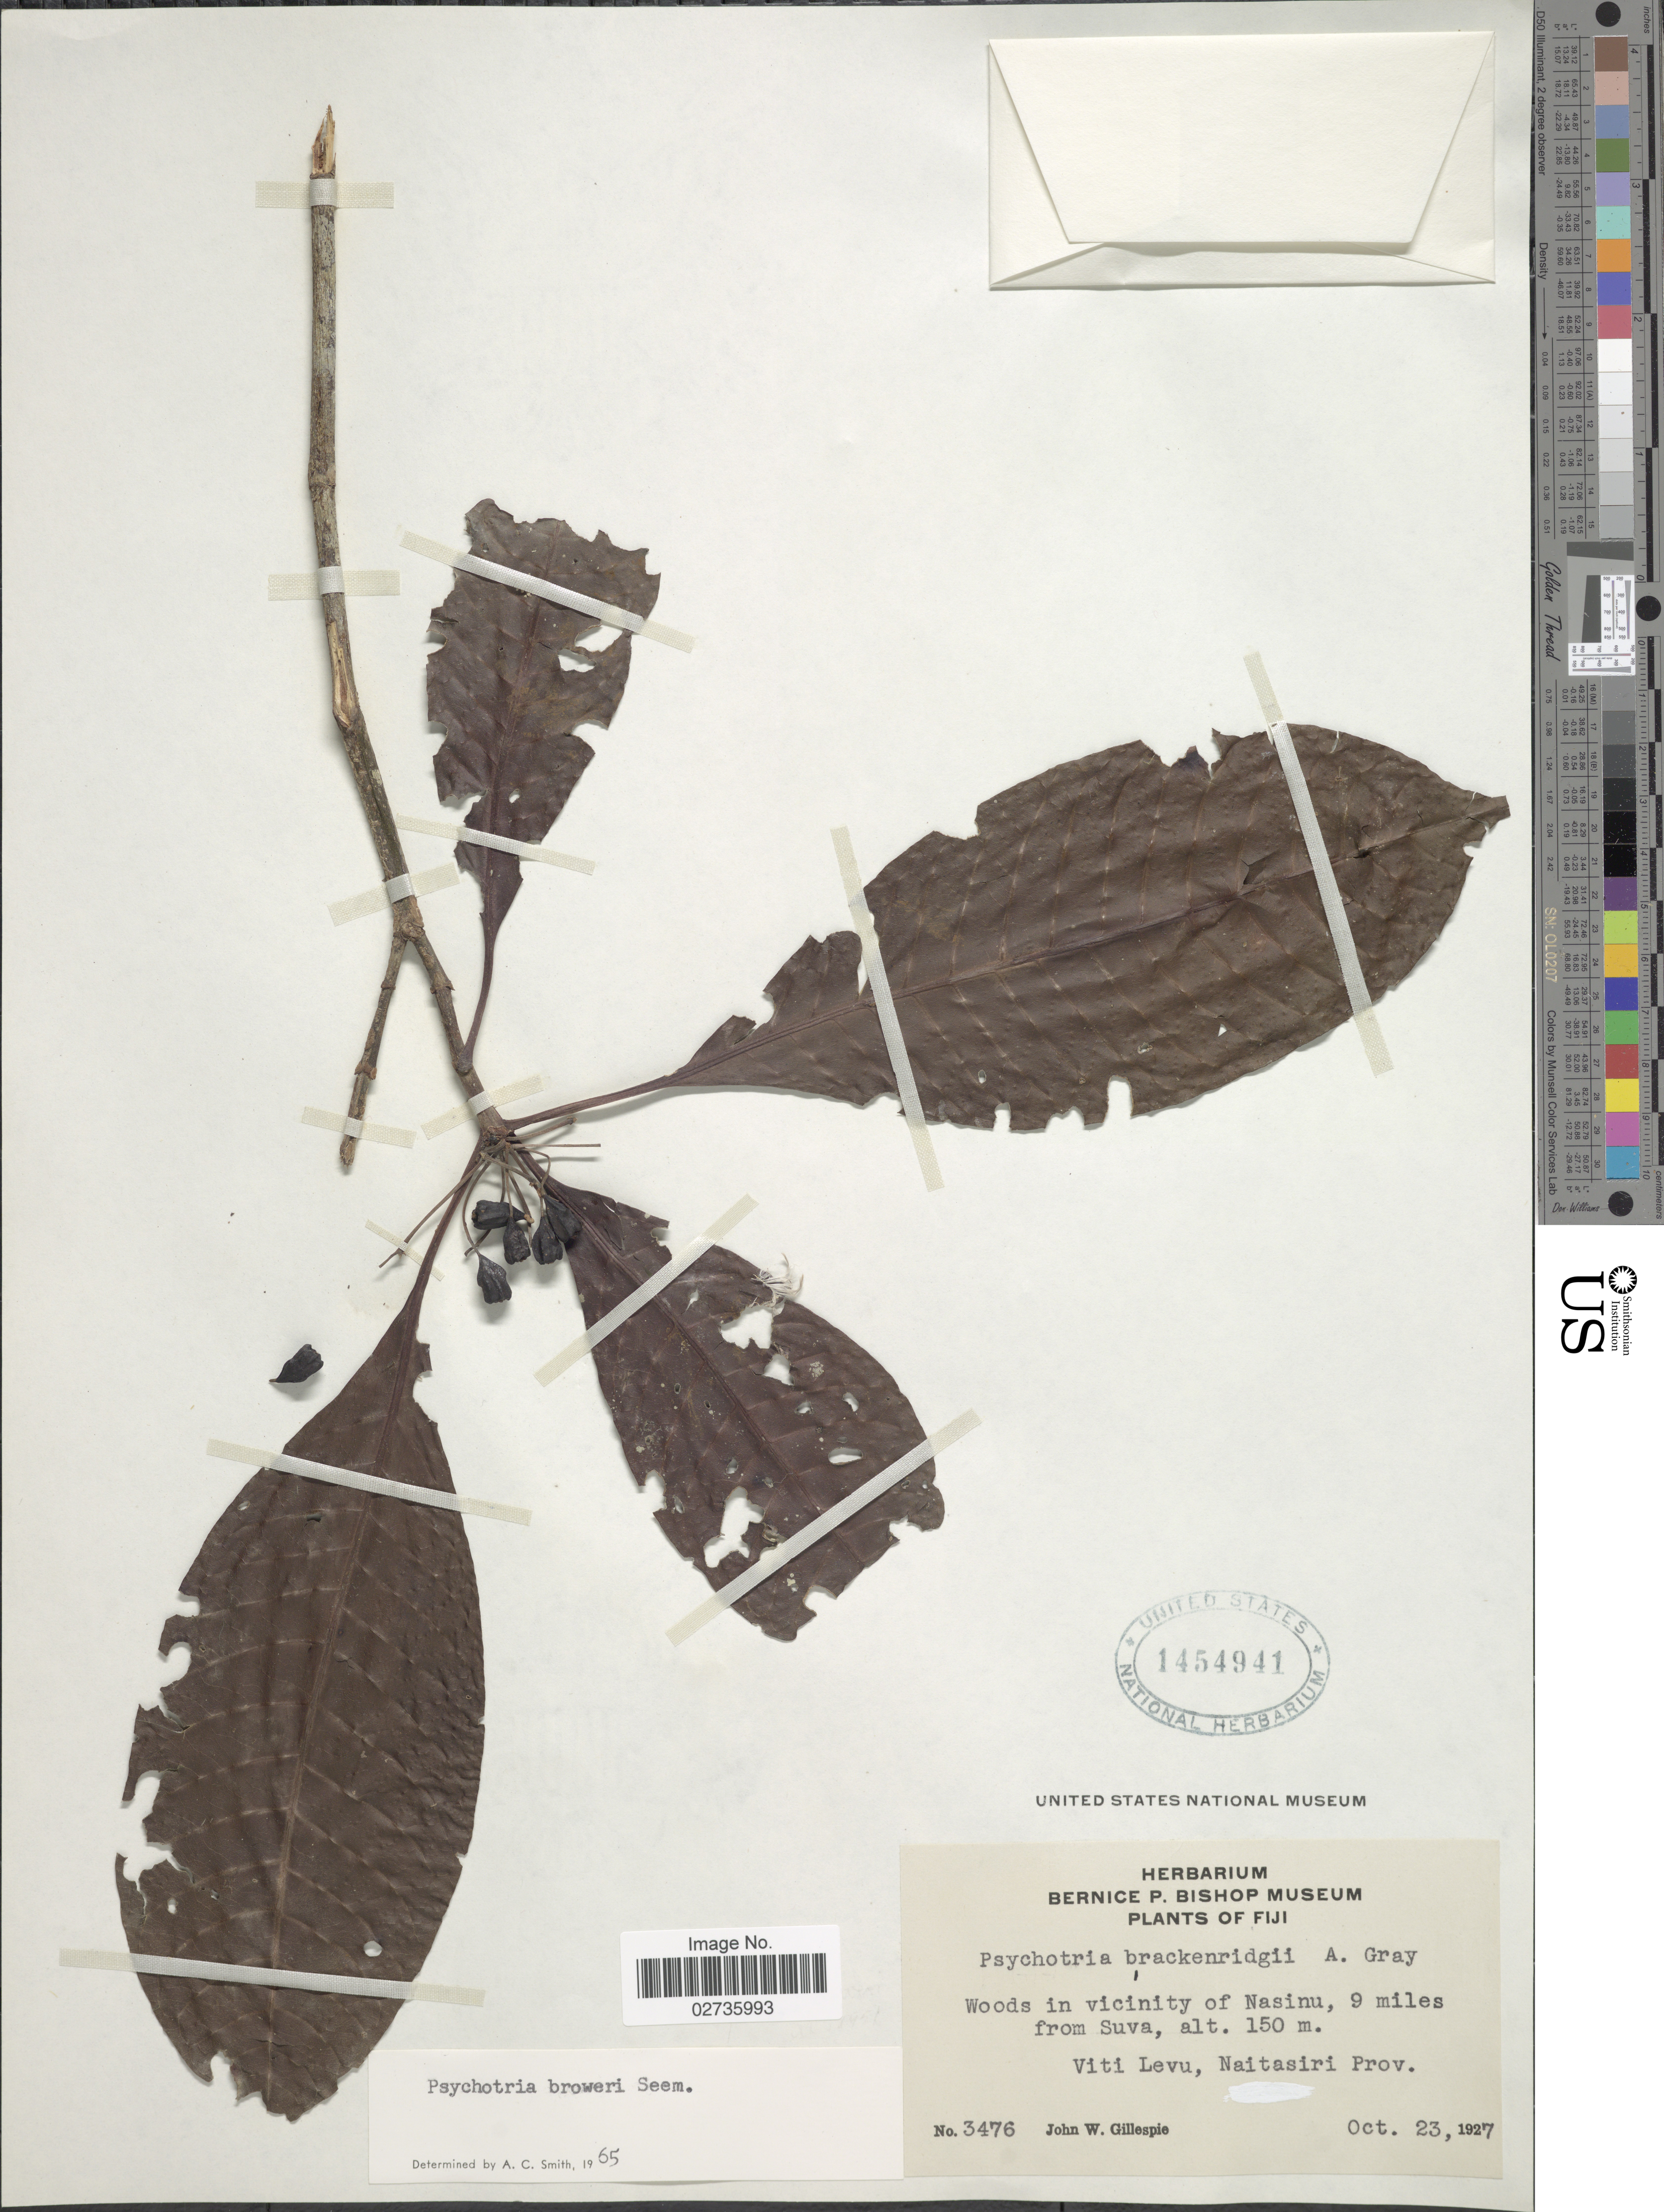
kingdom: Plantae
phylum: Tracheophyta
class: Magnoliopsida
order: Gentianales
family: Rubiaceae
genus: Psychotria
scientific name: Psychotria broweri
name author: Seem.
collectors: J. W. Gillespie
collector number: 3476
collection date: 1927-10-23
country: Fiji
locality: Woods in vicinity of Nasinu, 9 miles from Suva. Viti Levu, Naitasiri Prov.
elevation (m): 150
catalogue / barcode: US 1454941